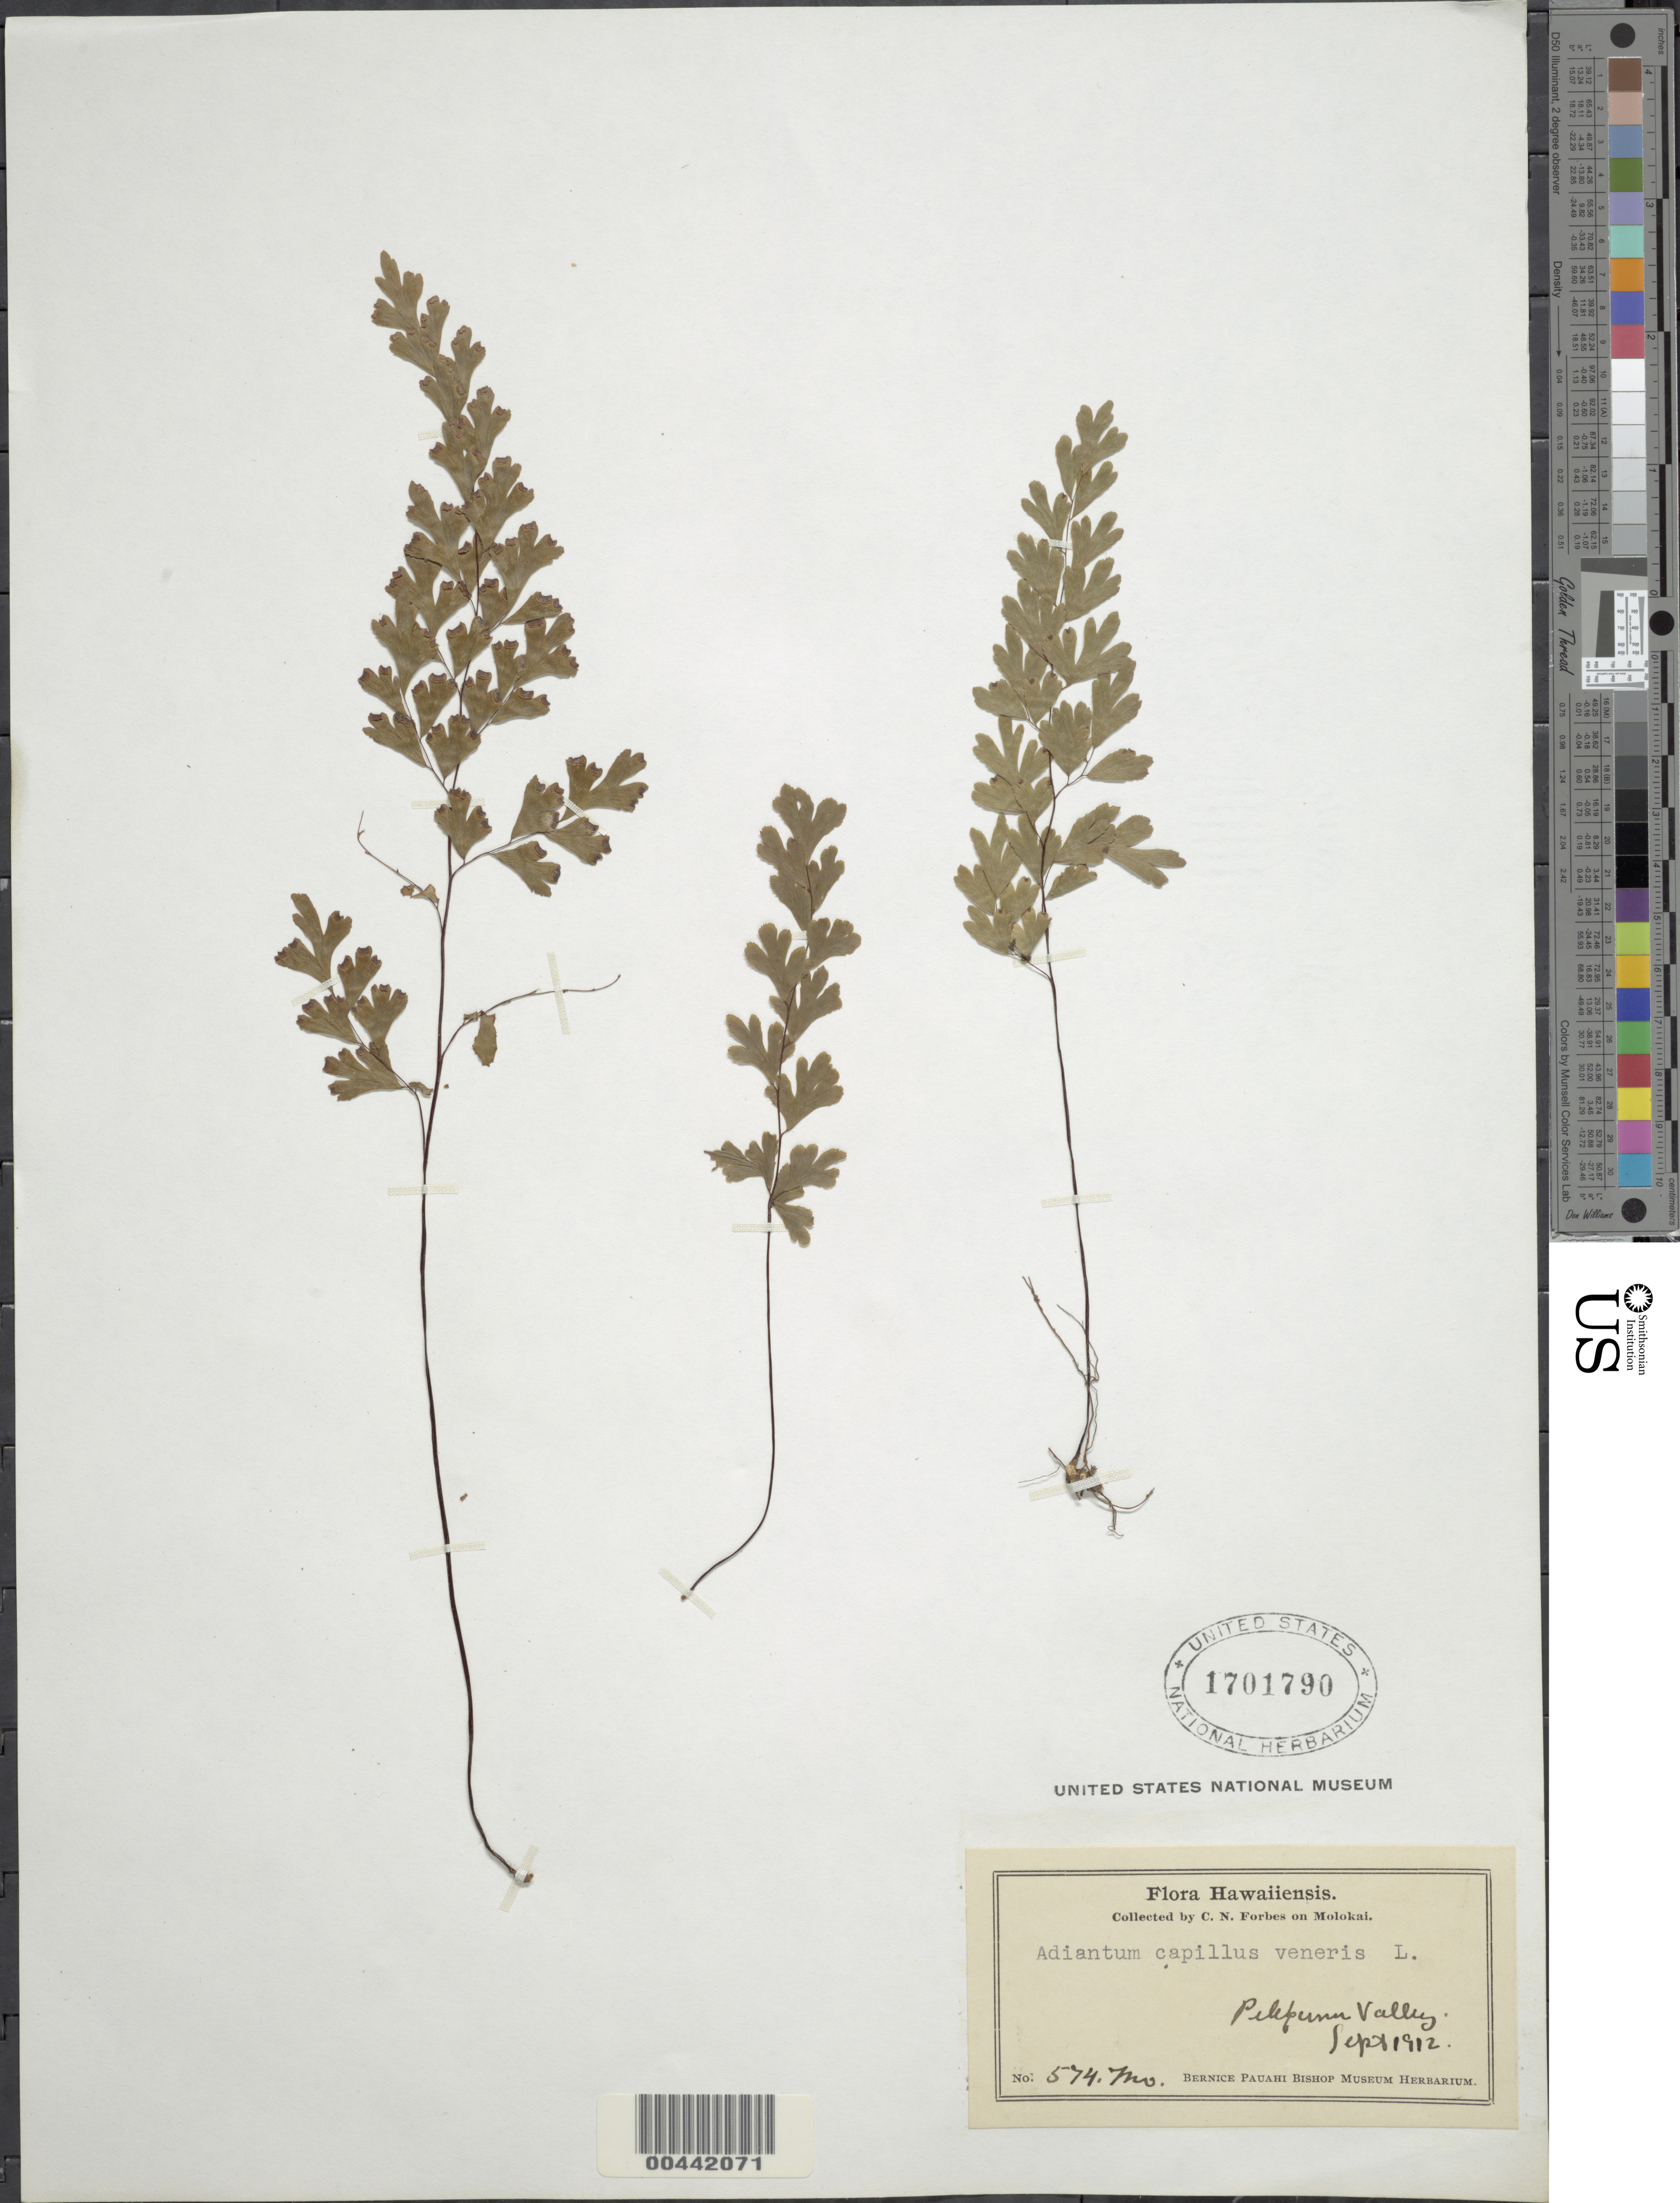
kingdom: Plantae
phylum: Tracheophyta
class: Polypodiopsida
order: Polypodiales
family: Pteridaceae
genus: Adiantum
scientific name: Adiantum capillus-veneris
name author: L.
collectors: C. N. Forbes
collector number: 574.Mo.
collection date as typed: Sep 1912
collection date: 1912-09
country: United States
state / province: Hawaii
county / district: Maui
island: Moloka'i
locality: Pelekunu Valley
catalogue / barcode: US 1701790